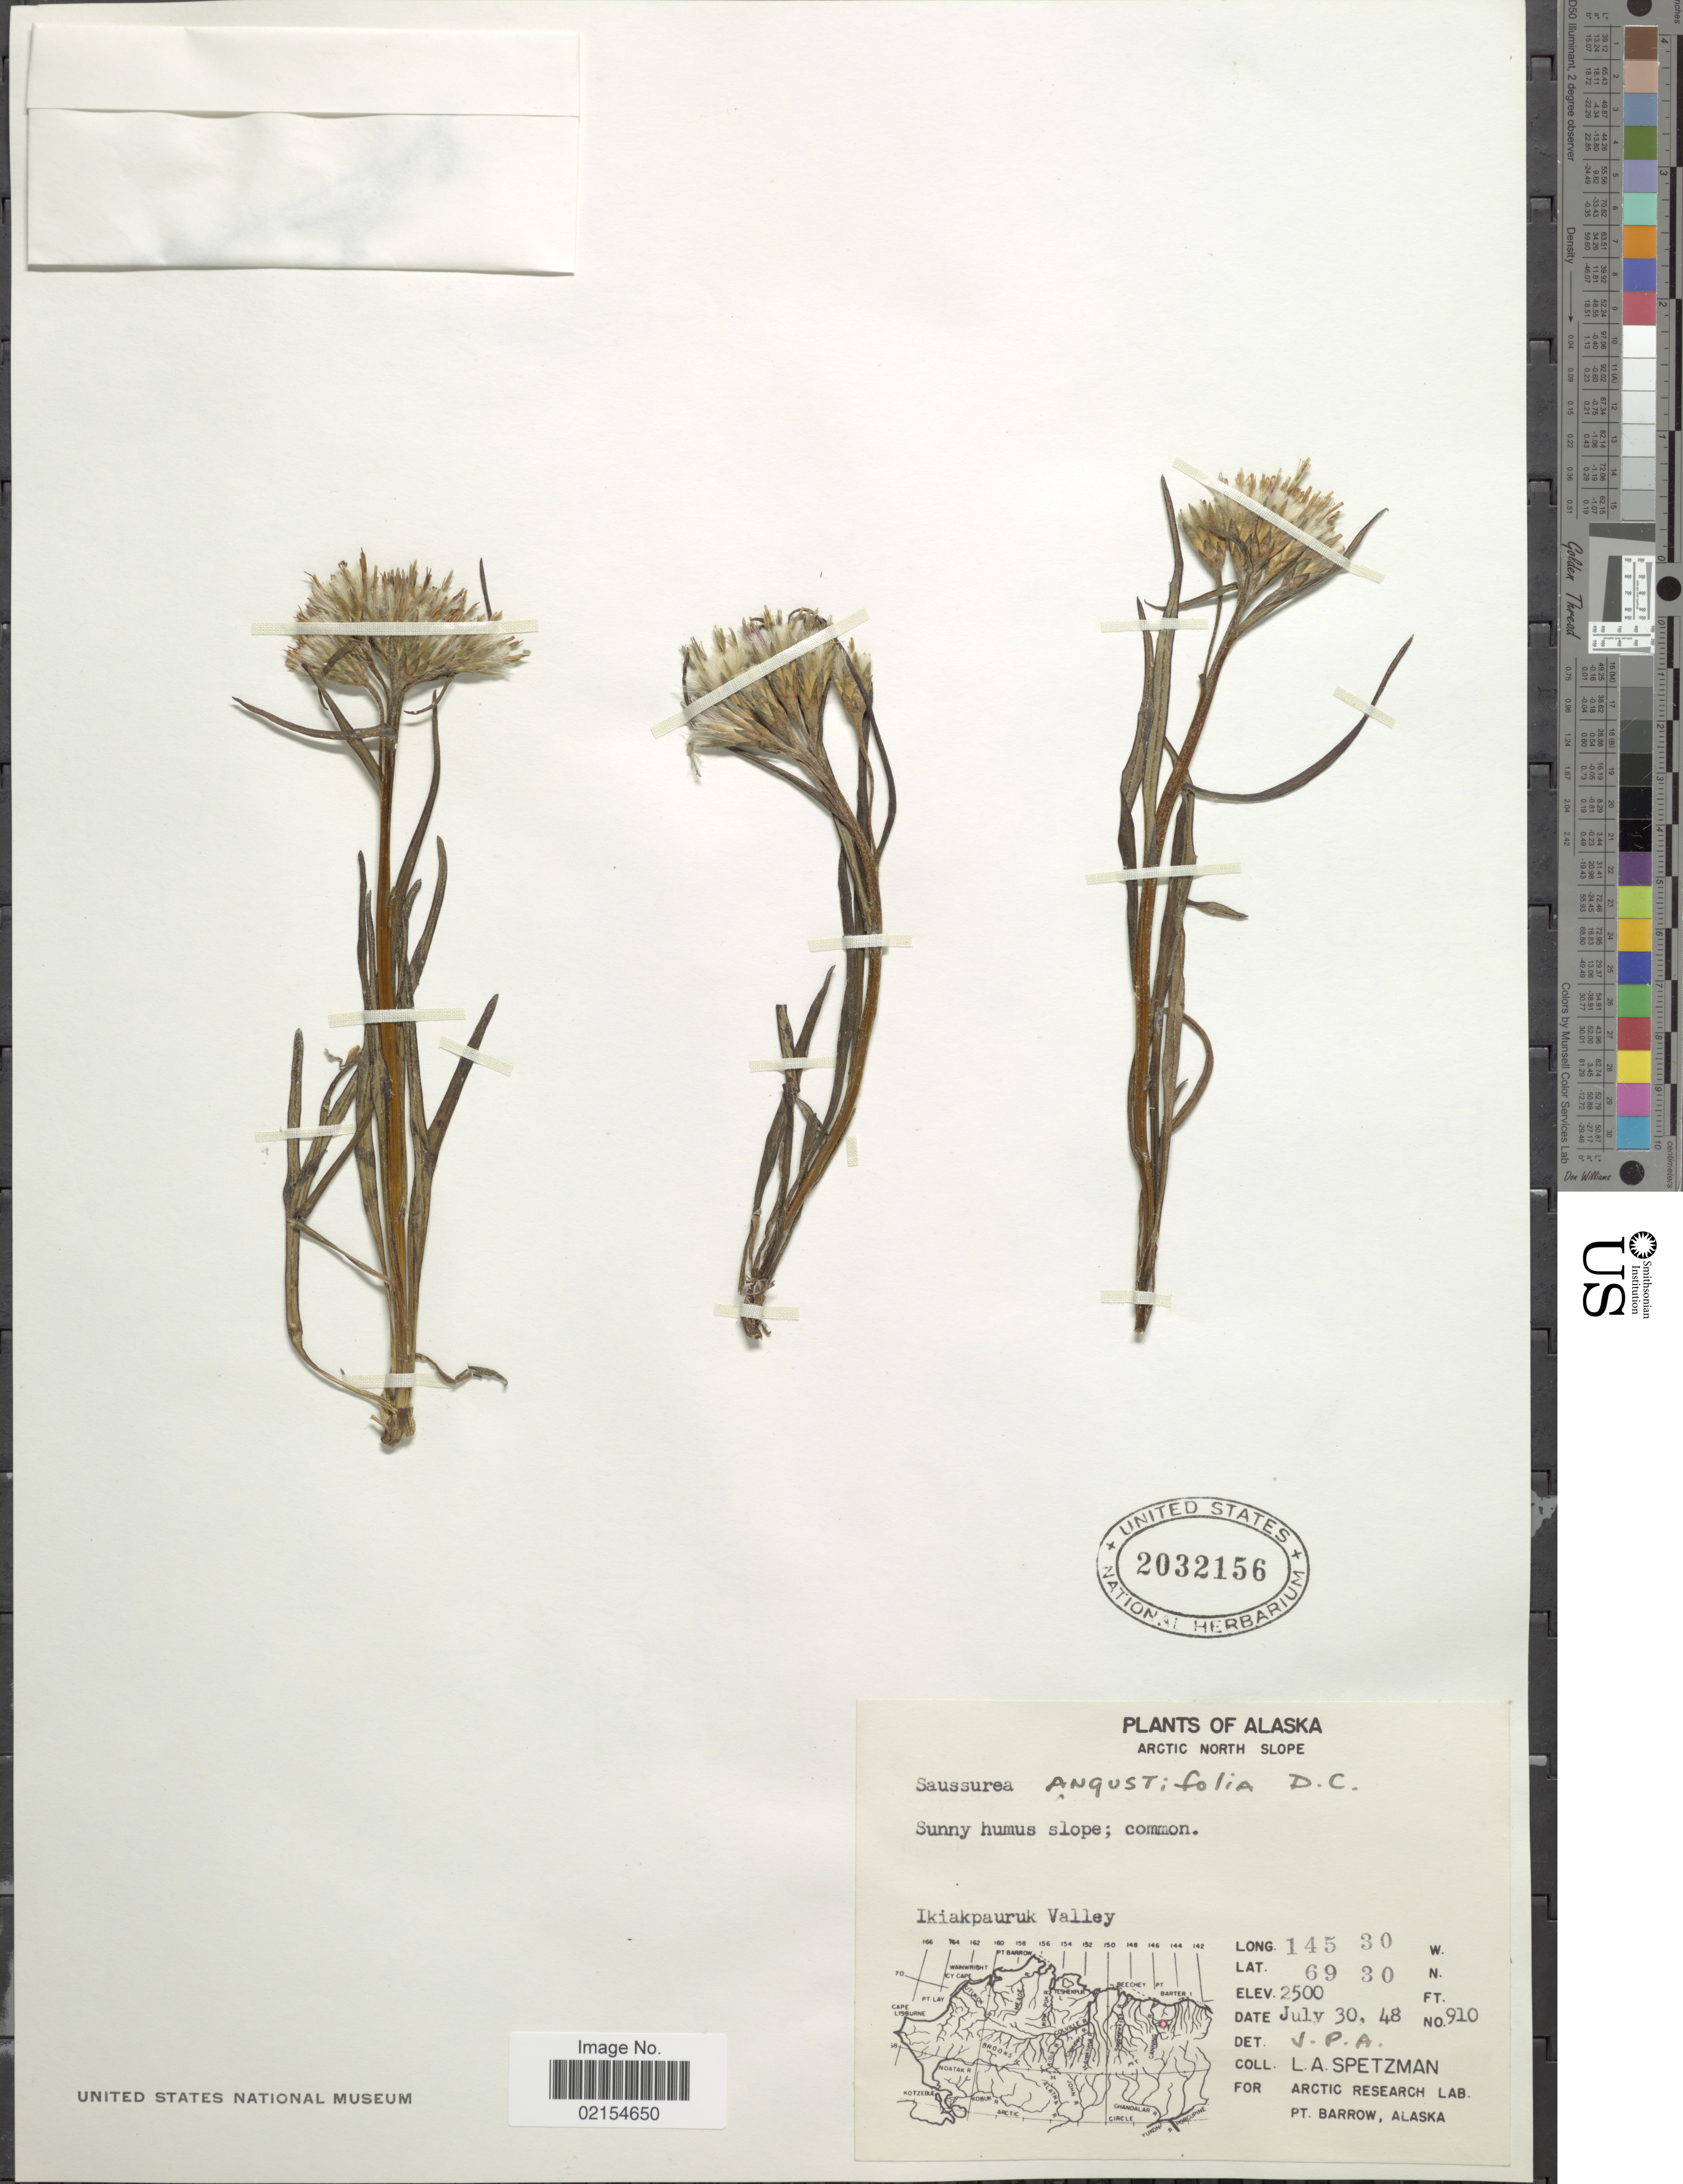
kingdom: Plantae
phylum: Tracheophyta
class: Magnoliopsida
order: Asterales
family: Asteraceae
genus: Saussurea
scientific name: Saussurea angustifolia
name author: (L.) DC.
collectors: L. Spetzman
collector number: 910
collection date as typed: Transcribed d/m/y: 30/7/48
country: United States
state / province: Alaska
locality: Arctic North Slope, Ikiakpauruk Valley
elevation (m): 762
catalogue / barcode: US 2032156